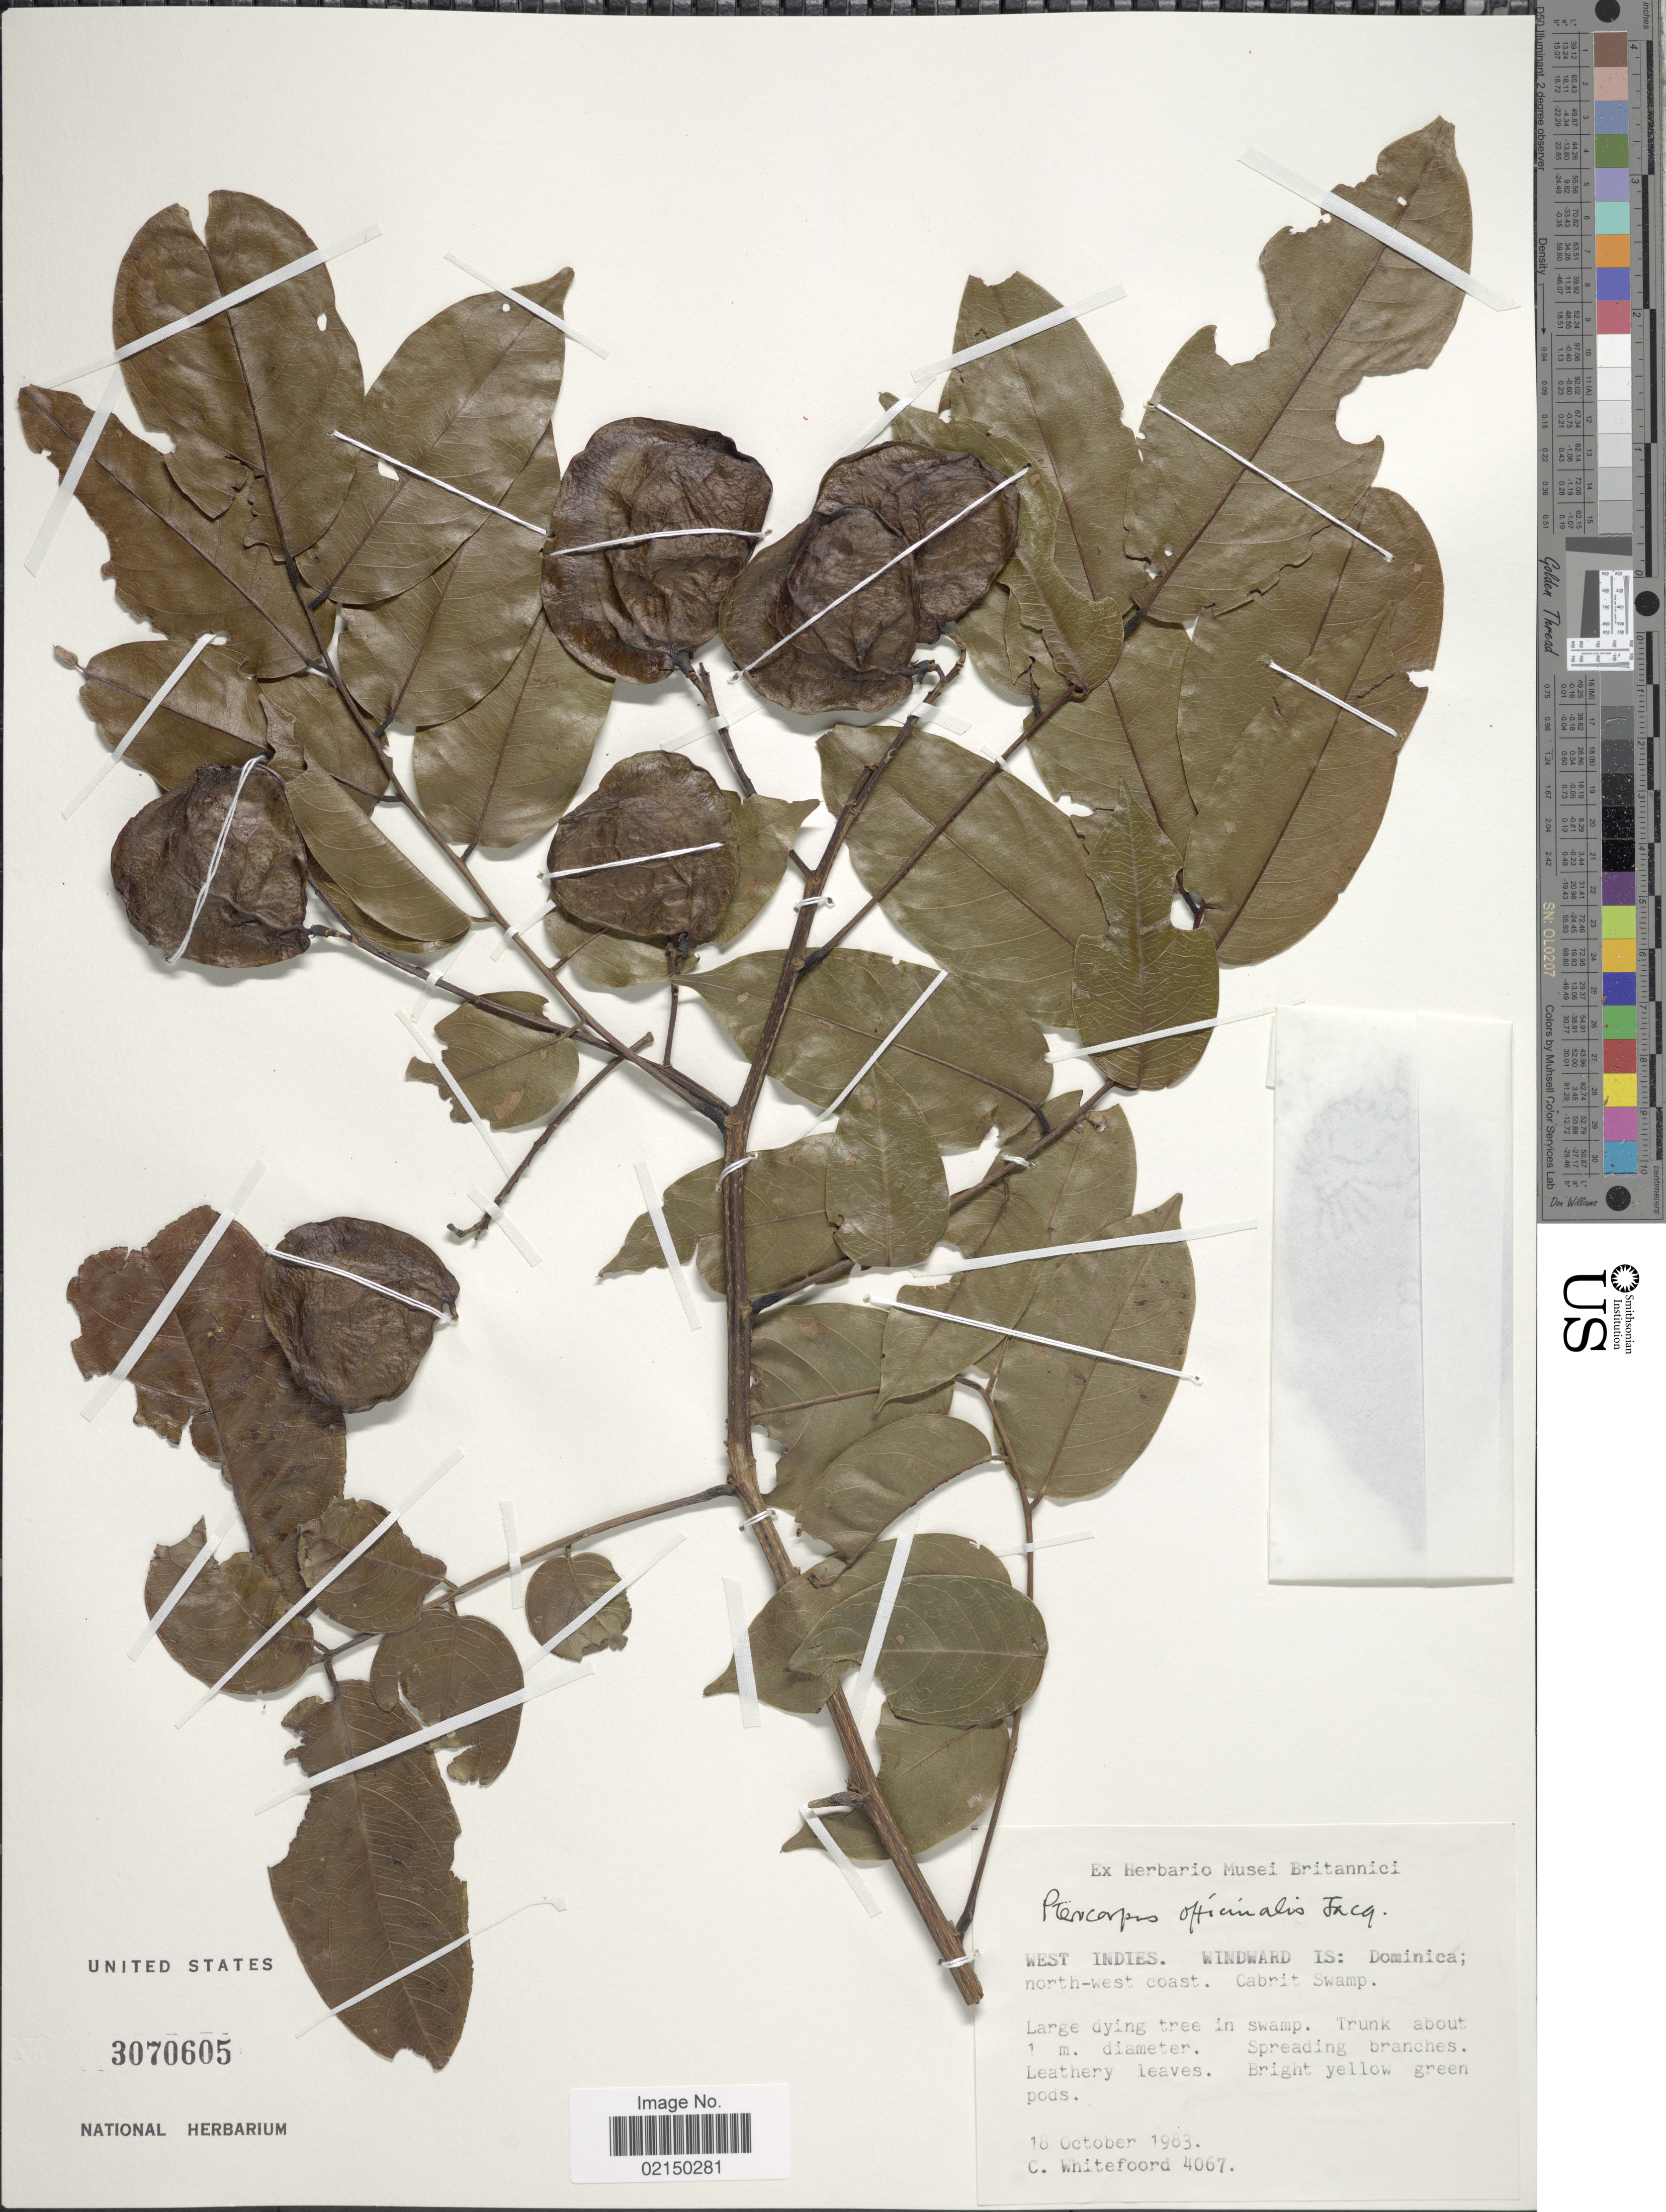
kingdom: Plantae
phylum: Tracheophyta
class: Magnoliopsida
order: Fabales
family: Fabaceae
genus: Pterocarpus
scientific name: Pterocarpus officinalis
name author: Jacq.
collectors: C. Whitefoord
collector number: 4067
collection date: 1983-10-18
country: Dominica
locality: West Indies, Winward Is: Dominica; northwest coast, Cabrit Swamp.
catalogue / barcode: US 3070605